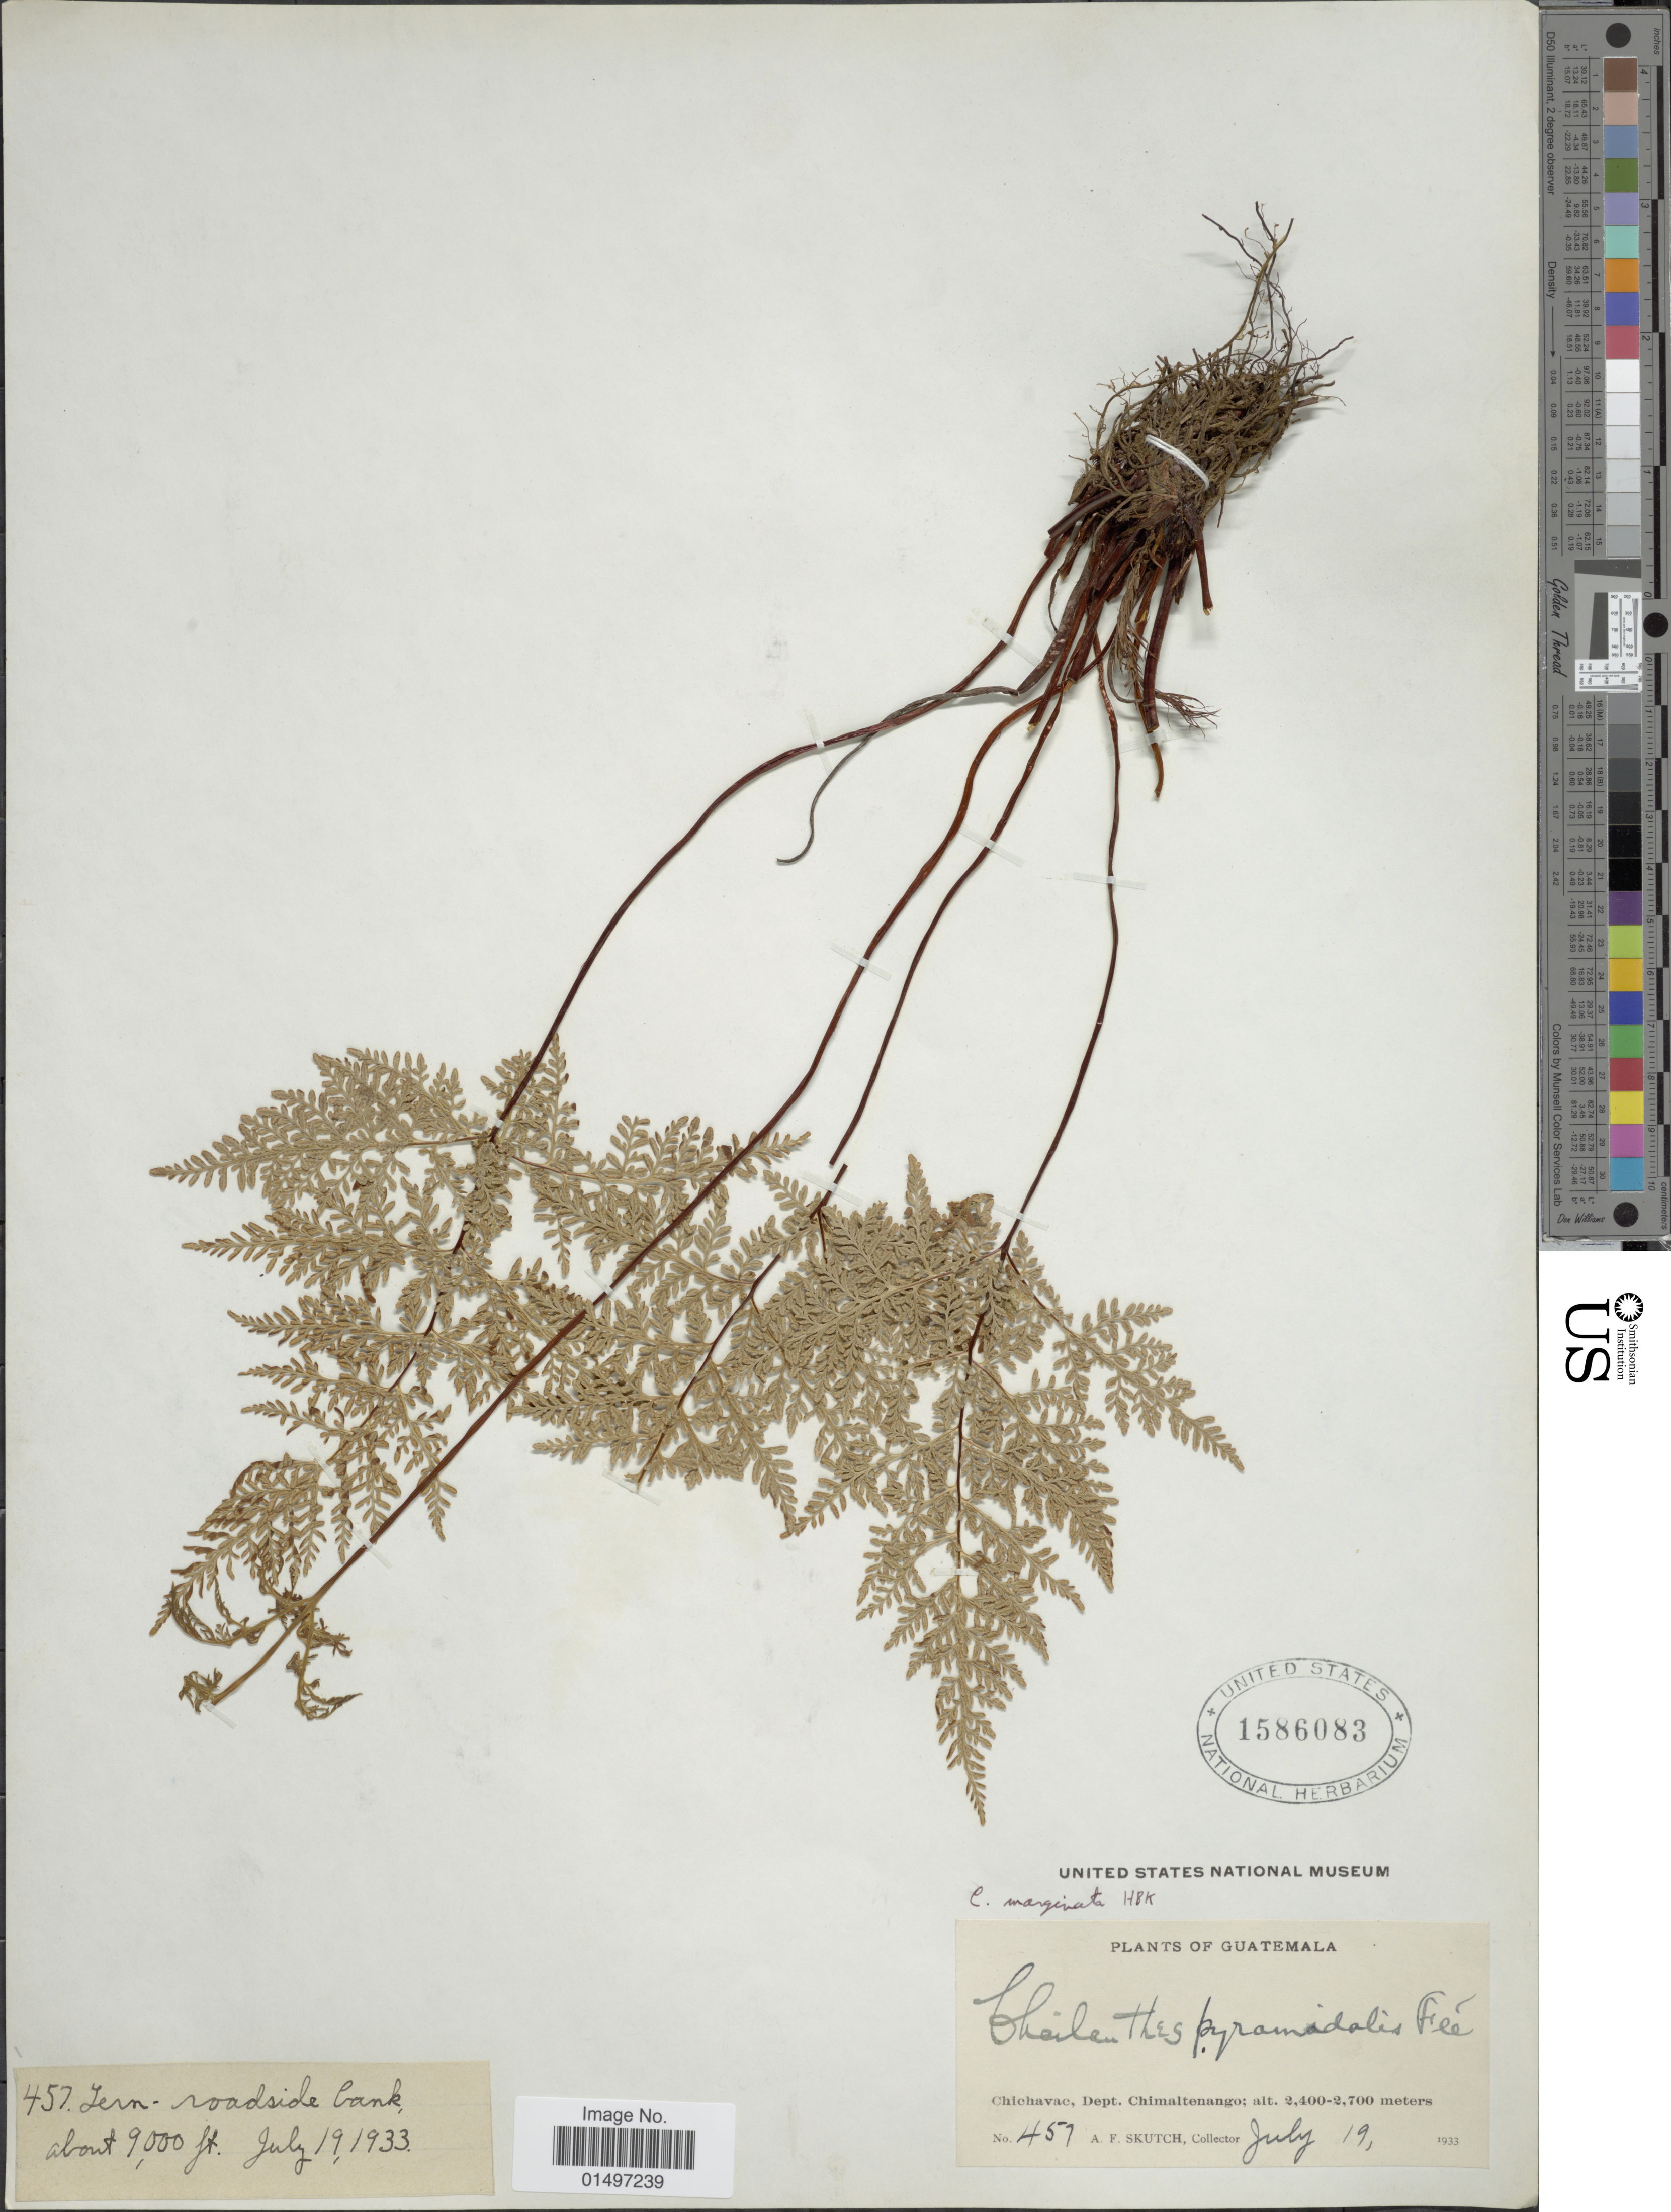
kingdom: Plantae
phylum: Tracheophyta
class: Polypodiopsida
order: Polypodiales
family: Pteridaceae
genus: Gaga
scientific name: Gaga marginata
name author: (Kunth) Fay W. Li & Windham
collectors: A. F. Skutch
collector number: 457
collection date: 1933-07-19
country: Guatemala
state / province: Chimaltenango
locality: Chichavac, Dept. Chimaltenango.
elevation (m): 2400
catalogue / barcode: US 1586083